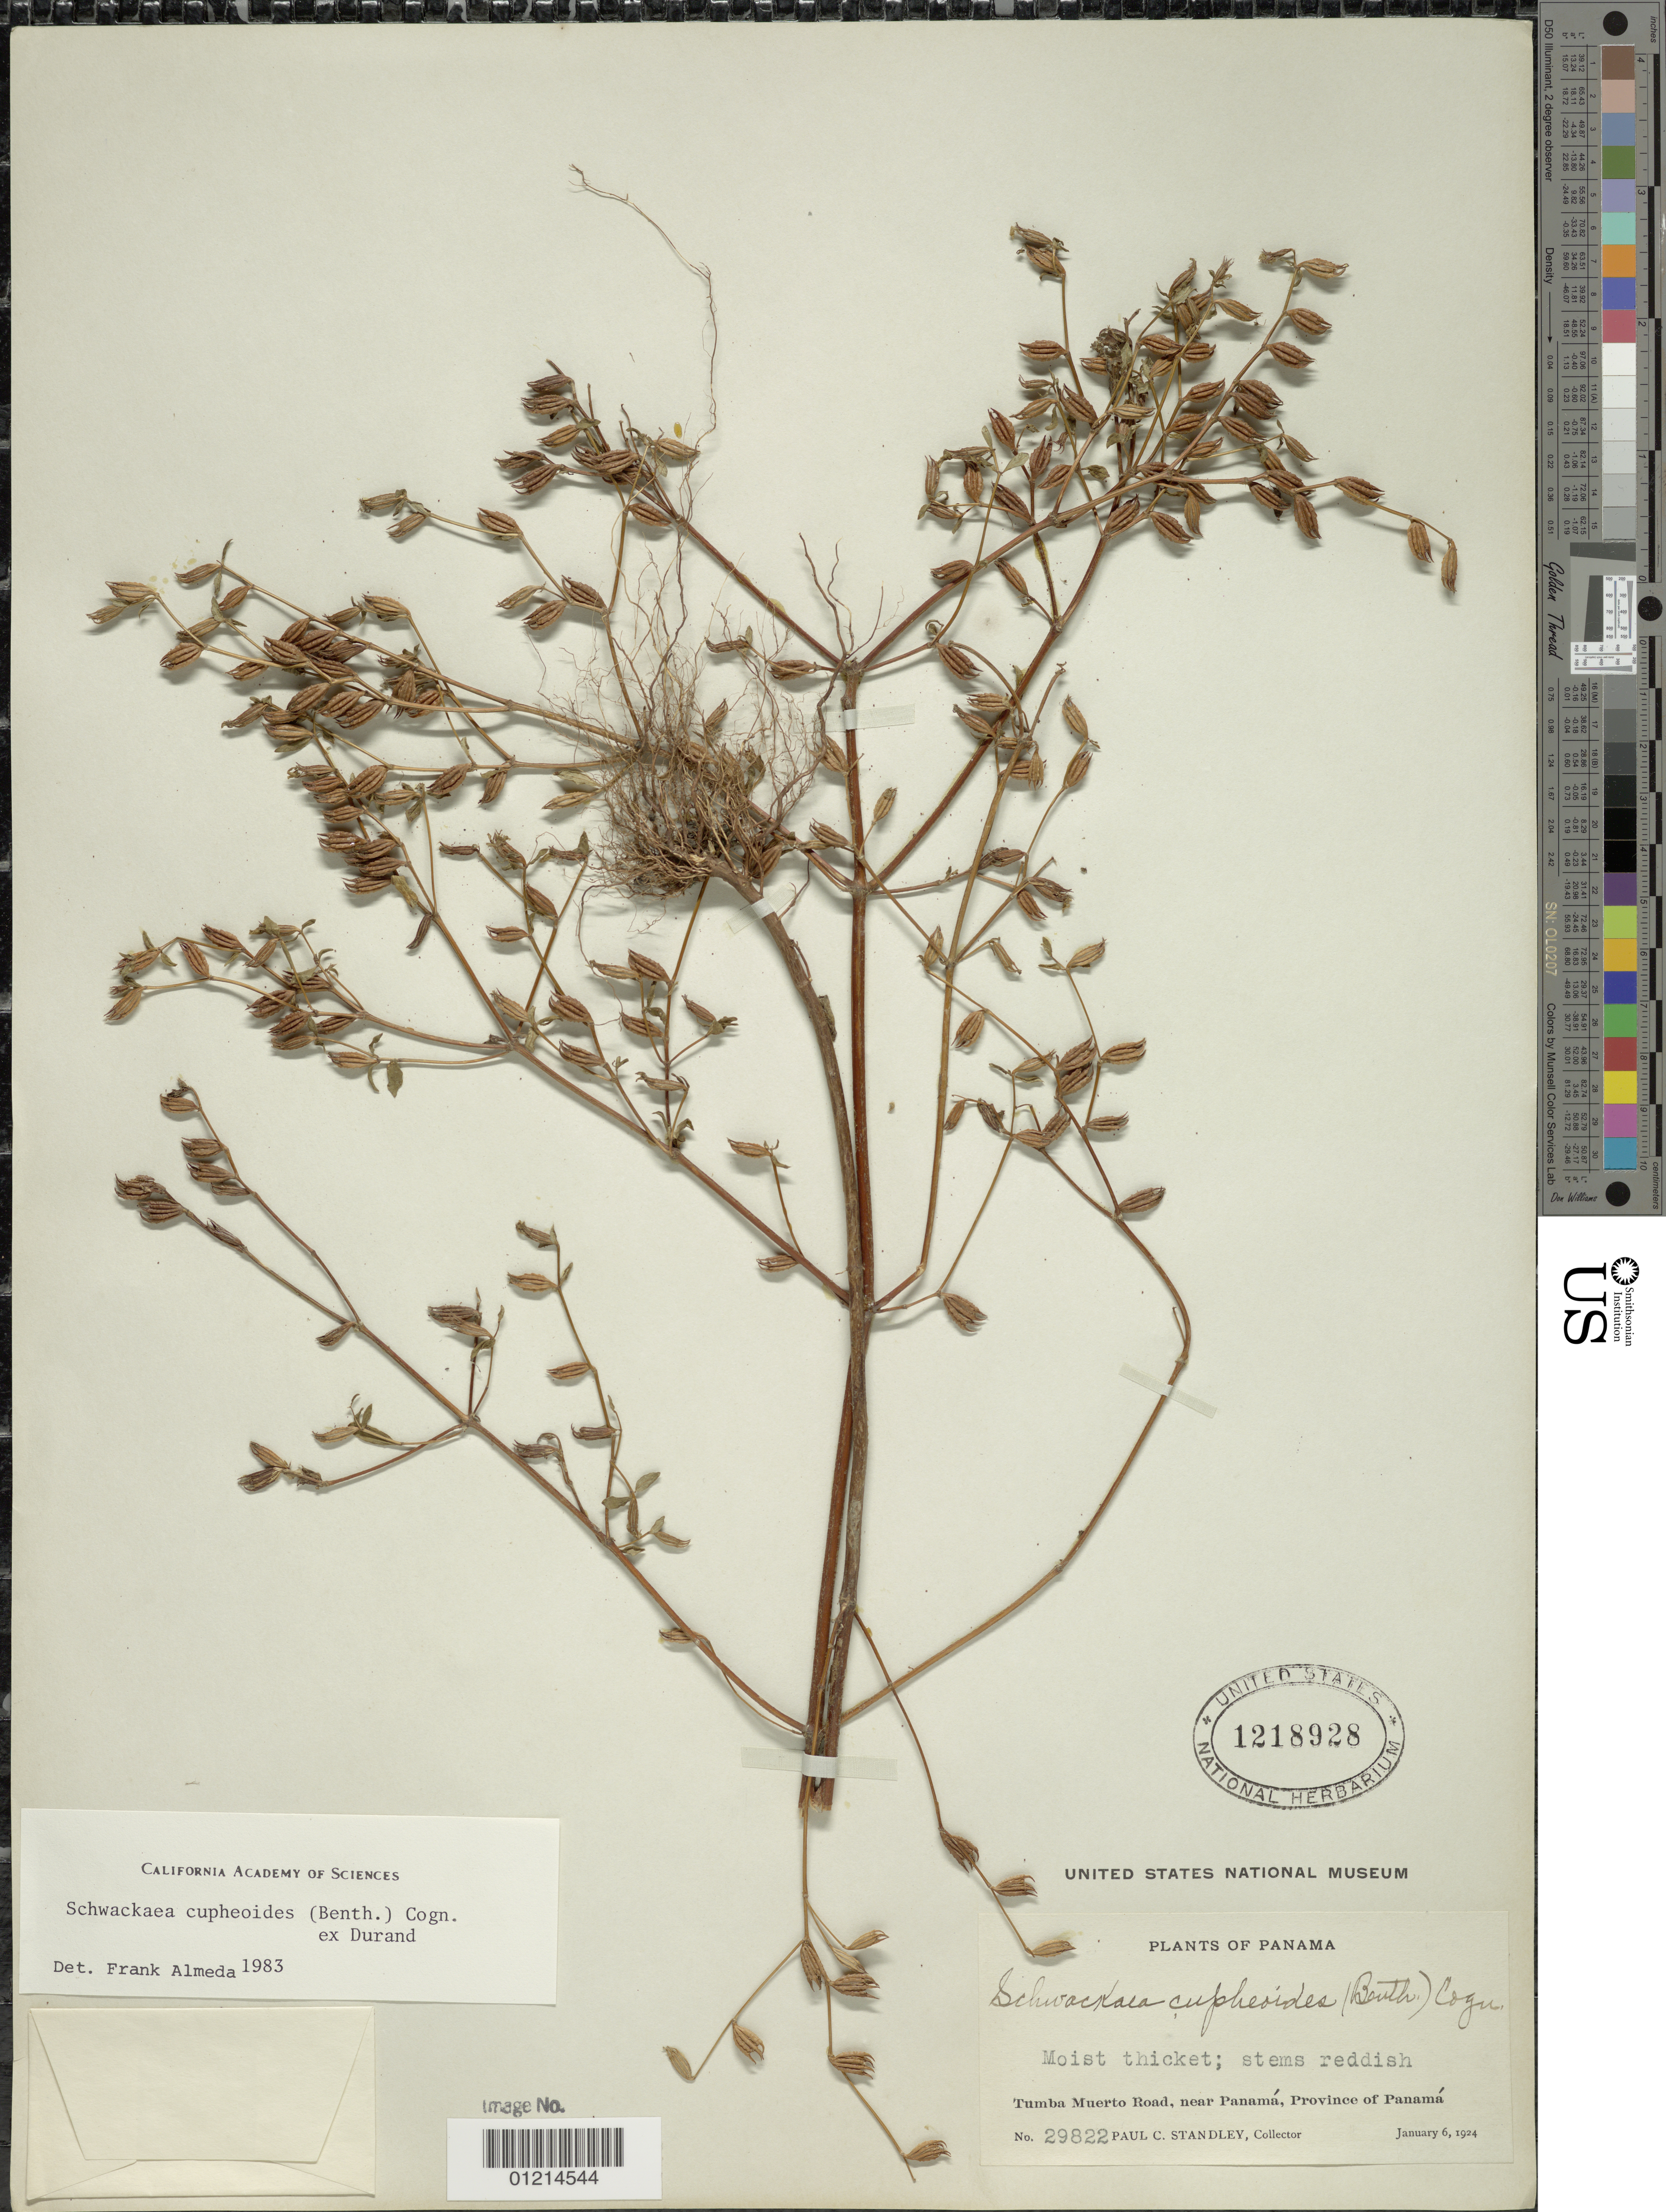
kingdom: Plantae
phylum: Tracheophyta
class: Magnoliopsida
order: Myrtales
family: Melastomataceae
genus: Schwackaea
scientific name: Schwackaea cupheoides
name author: (Benth.) Cogn.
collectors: P. C. Standley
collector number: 29822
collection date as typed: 06 Jan 1924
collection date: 1924-01-06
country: Panama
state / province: Panamá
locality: Tumba Muerto Road near Panamá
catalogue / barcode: US 1218928